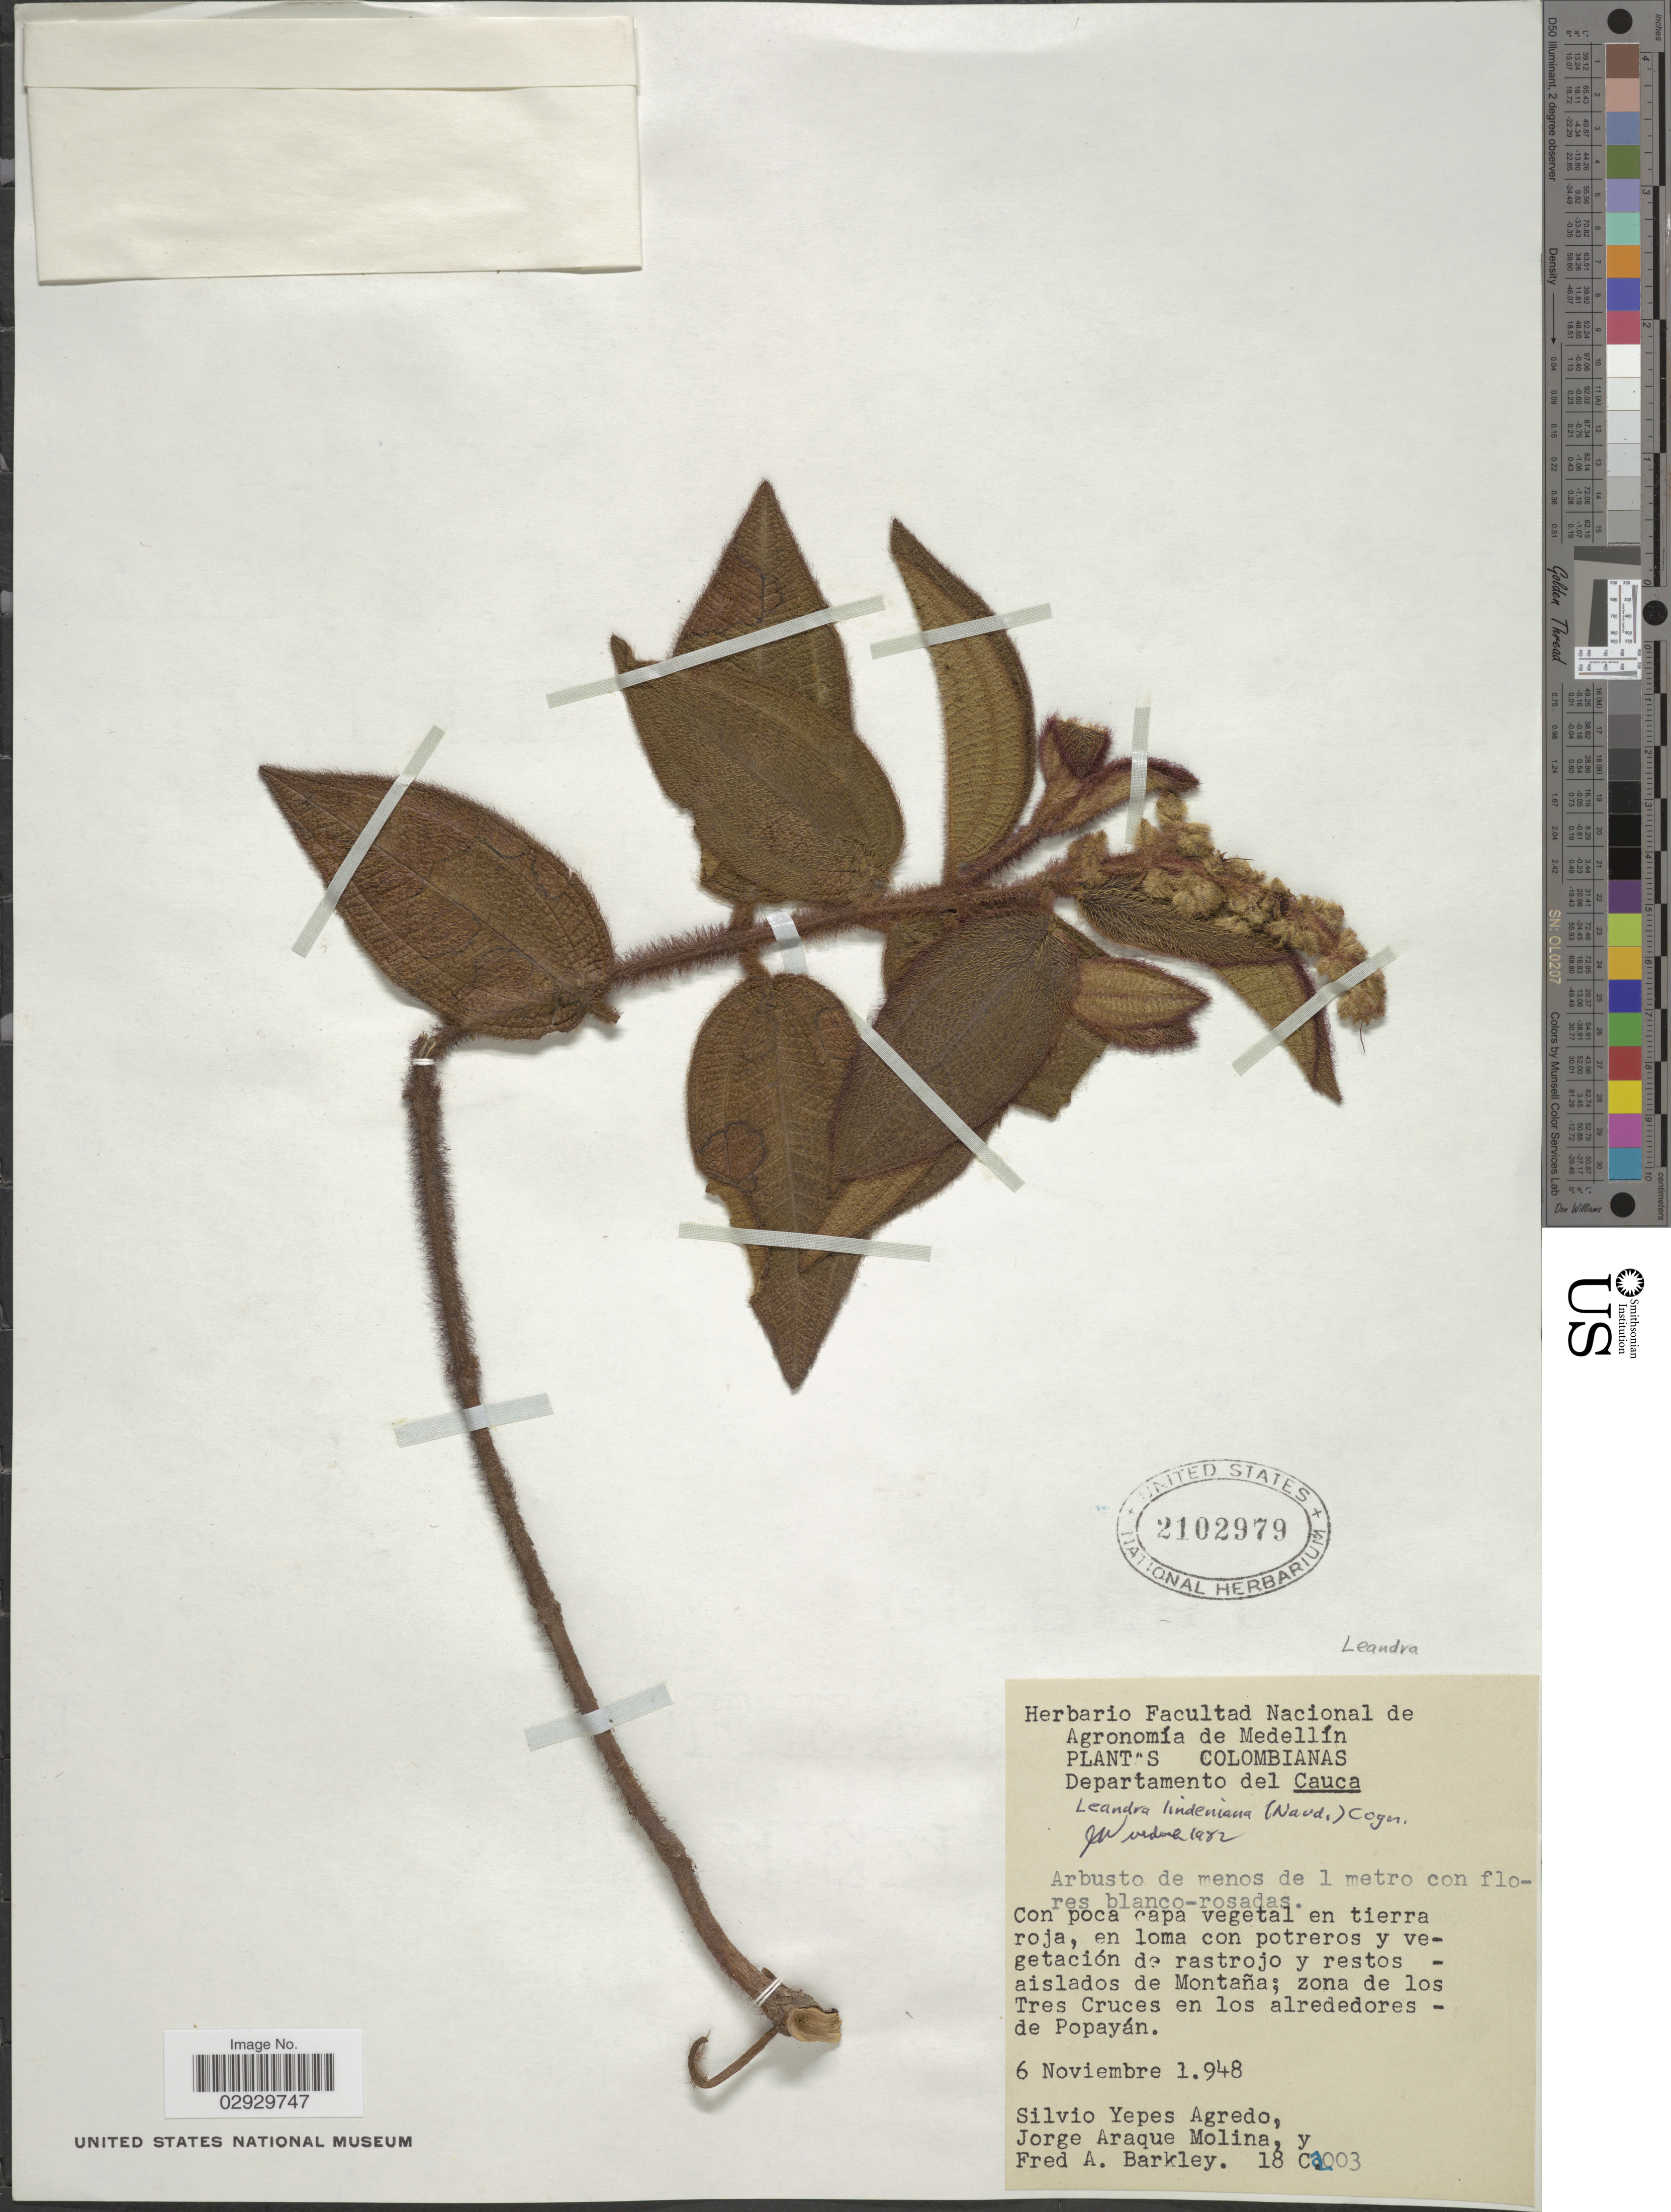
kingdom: Plantae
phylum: Tracheophyta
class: Magnoliopsida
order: Myrtales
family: Melastomataceae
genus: Leandra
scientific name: Leandra lindeniana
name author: (Naudin) Cogn.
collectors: S. Yepes-Agredo, J. Araque Molina & F. A. Barkley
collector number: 18C2003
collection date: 1948-11-06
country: Colombia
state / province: Cauca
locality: Departamento del Cauca, aislados de Montaña; zona de los Tres Cruces en los alrededores - de Popayán.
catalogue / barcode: US 2102979